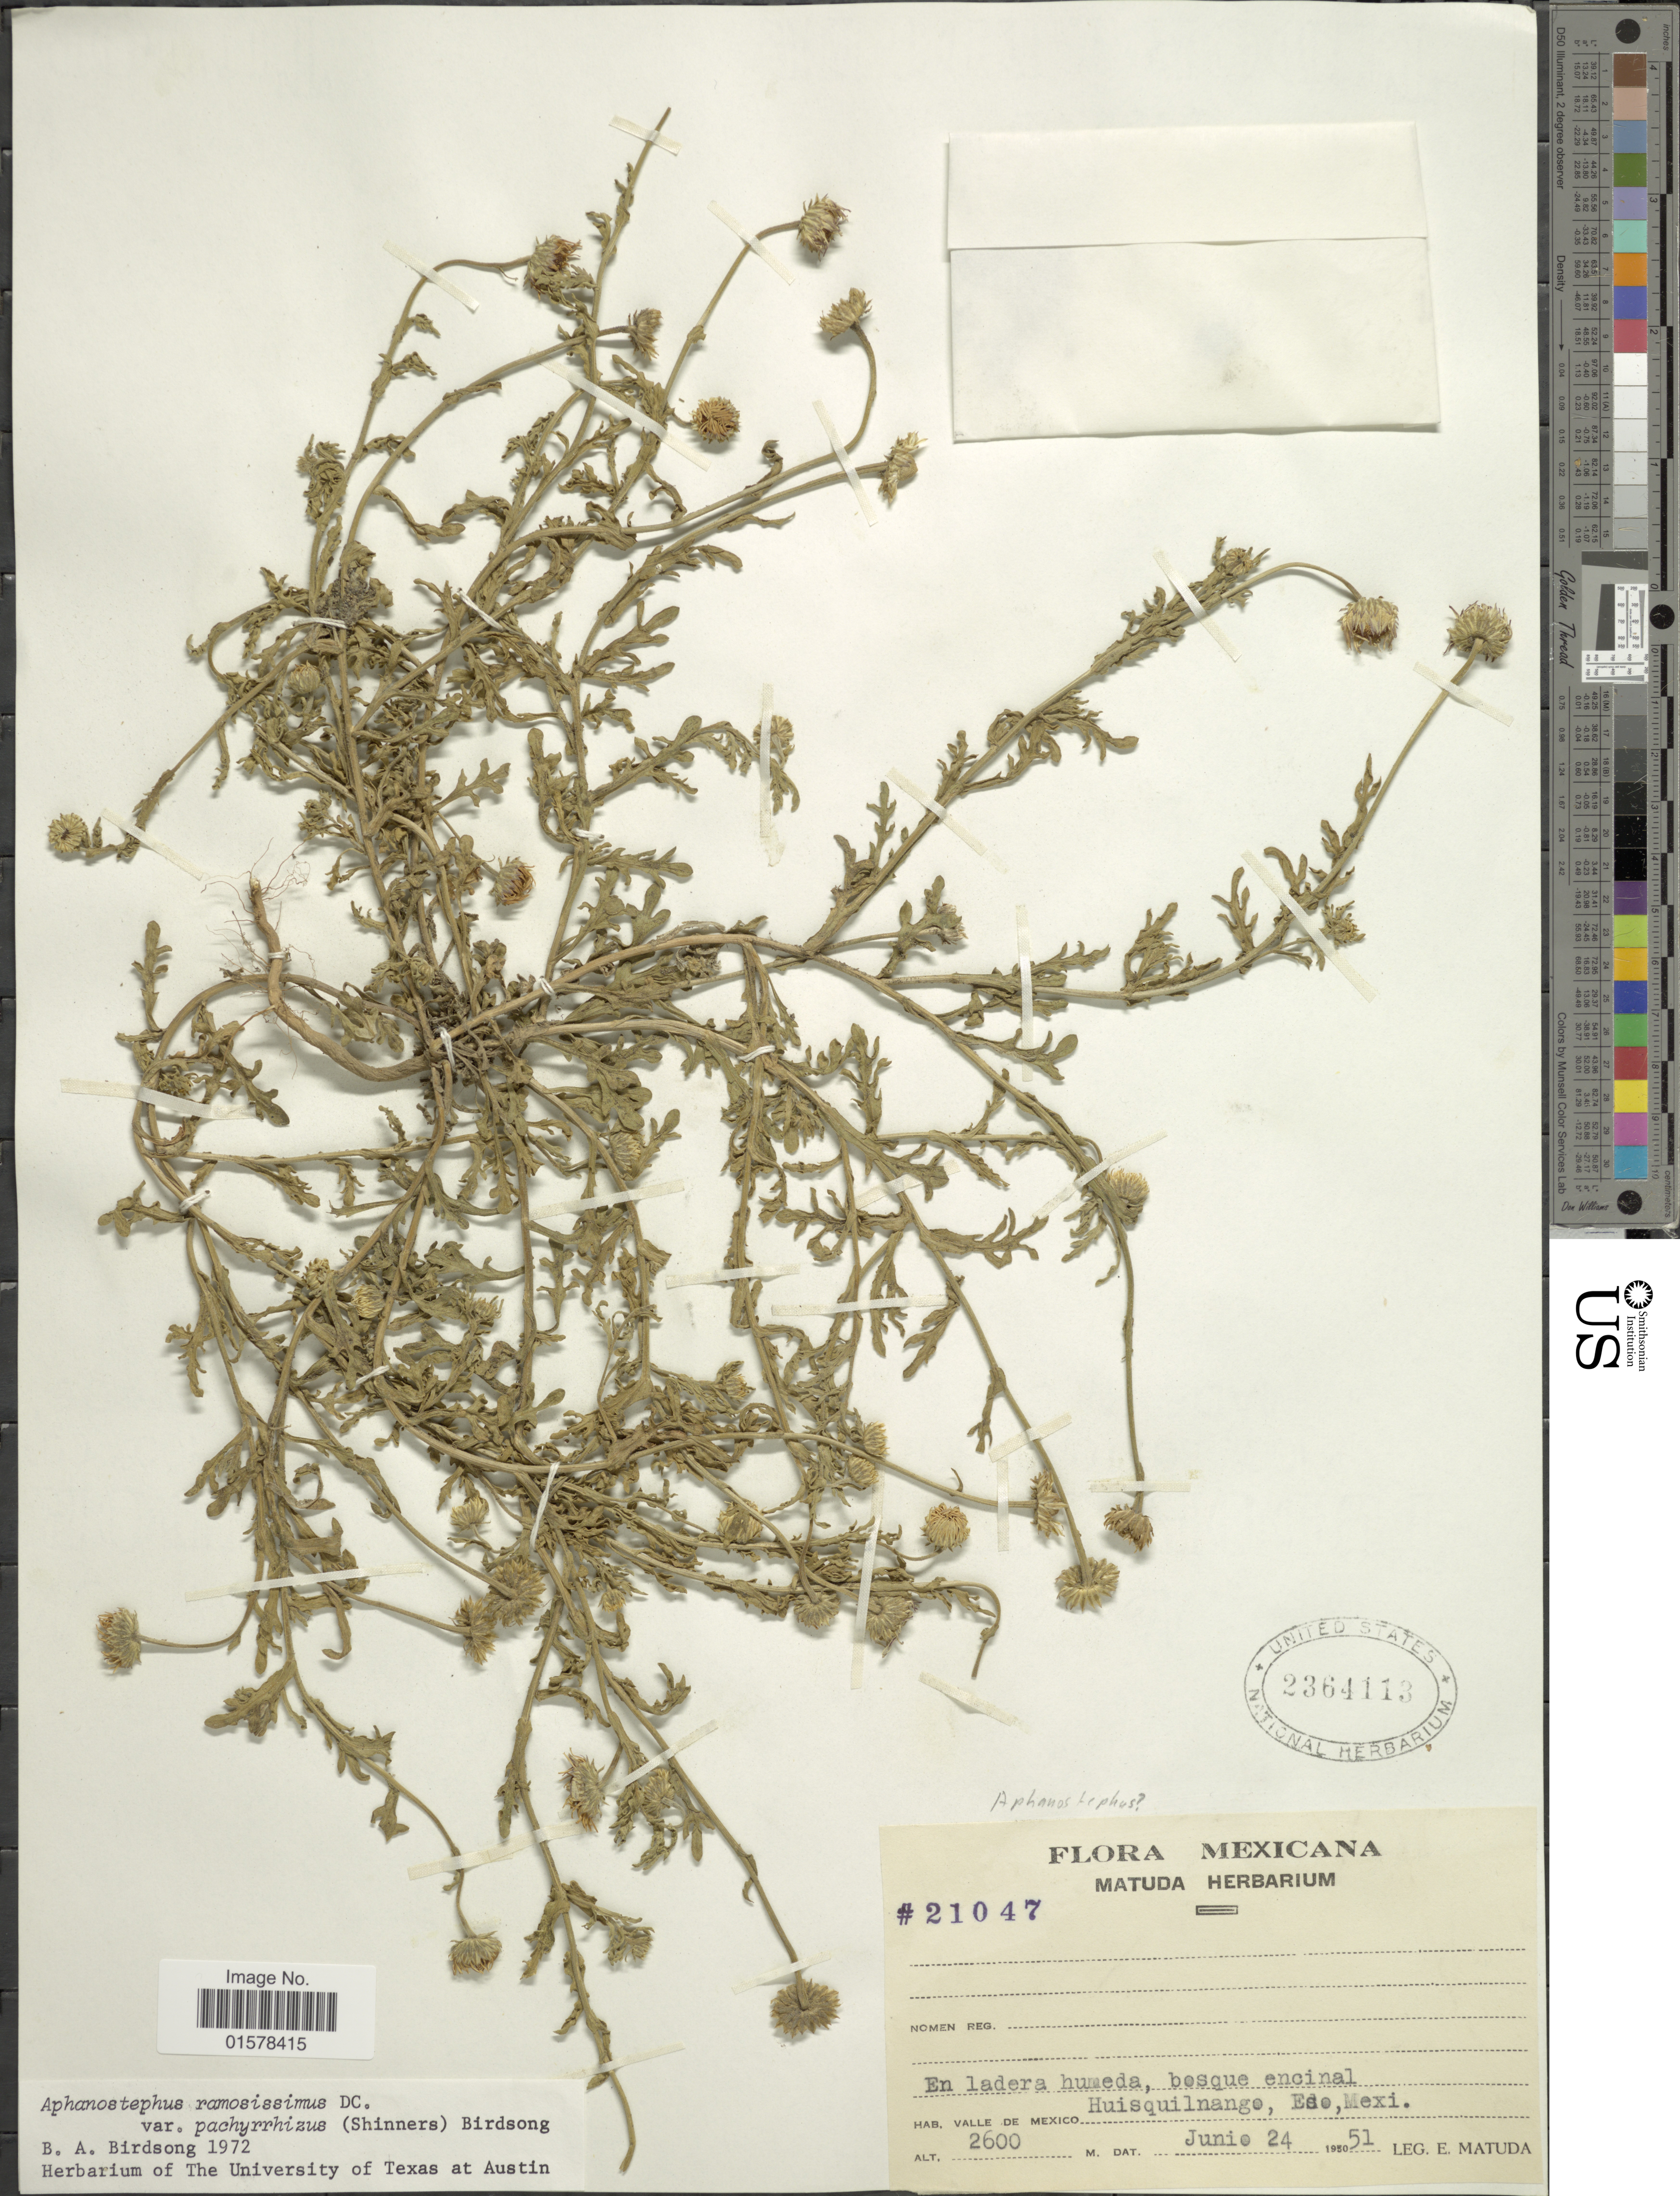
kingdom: Plantae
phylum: Tracheophyta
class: Magnoliopsida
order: Asterales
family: Asteraceae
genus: Aphanostephus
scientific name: Aphanostephus ramosissimus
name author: DC.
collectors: E. Matuda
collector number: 21047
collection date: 1951-06-24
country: Mexico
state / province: México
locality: Valle de Mexico. Huisquilnango, Edo. Mexi.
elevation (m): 2600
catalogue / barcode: US 2364113